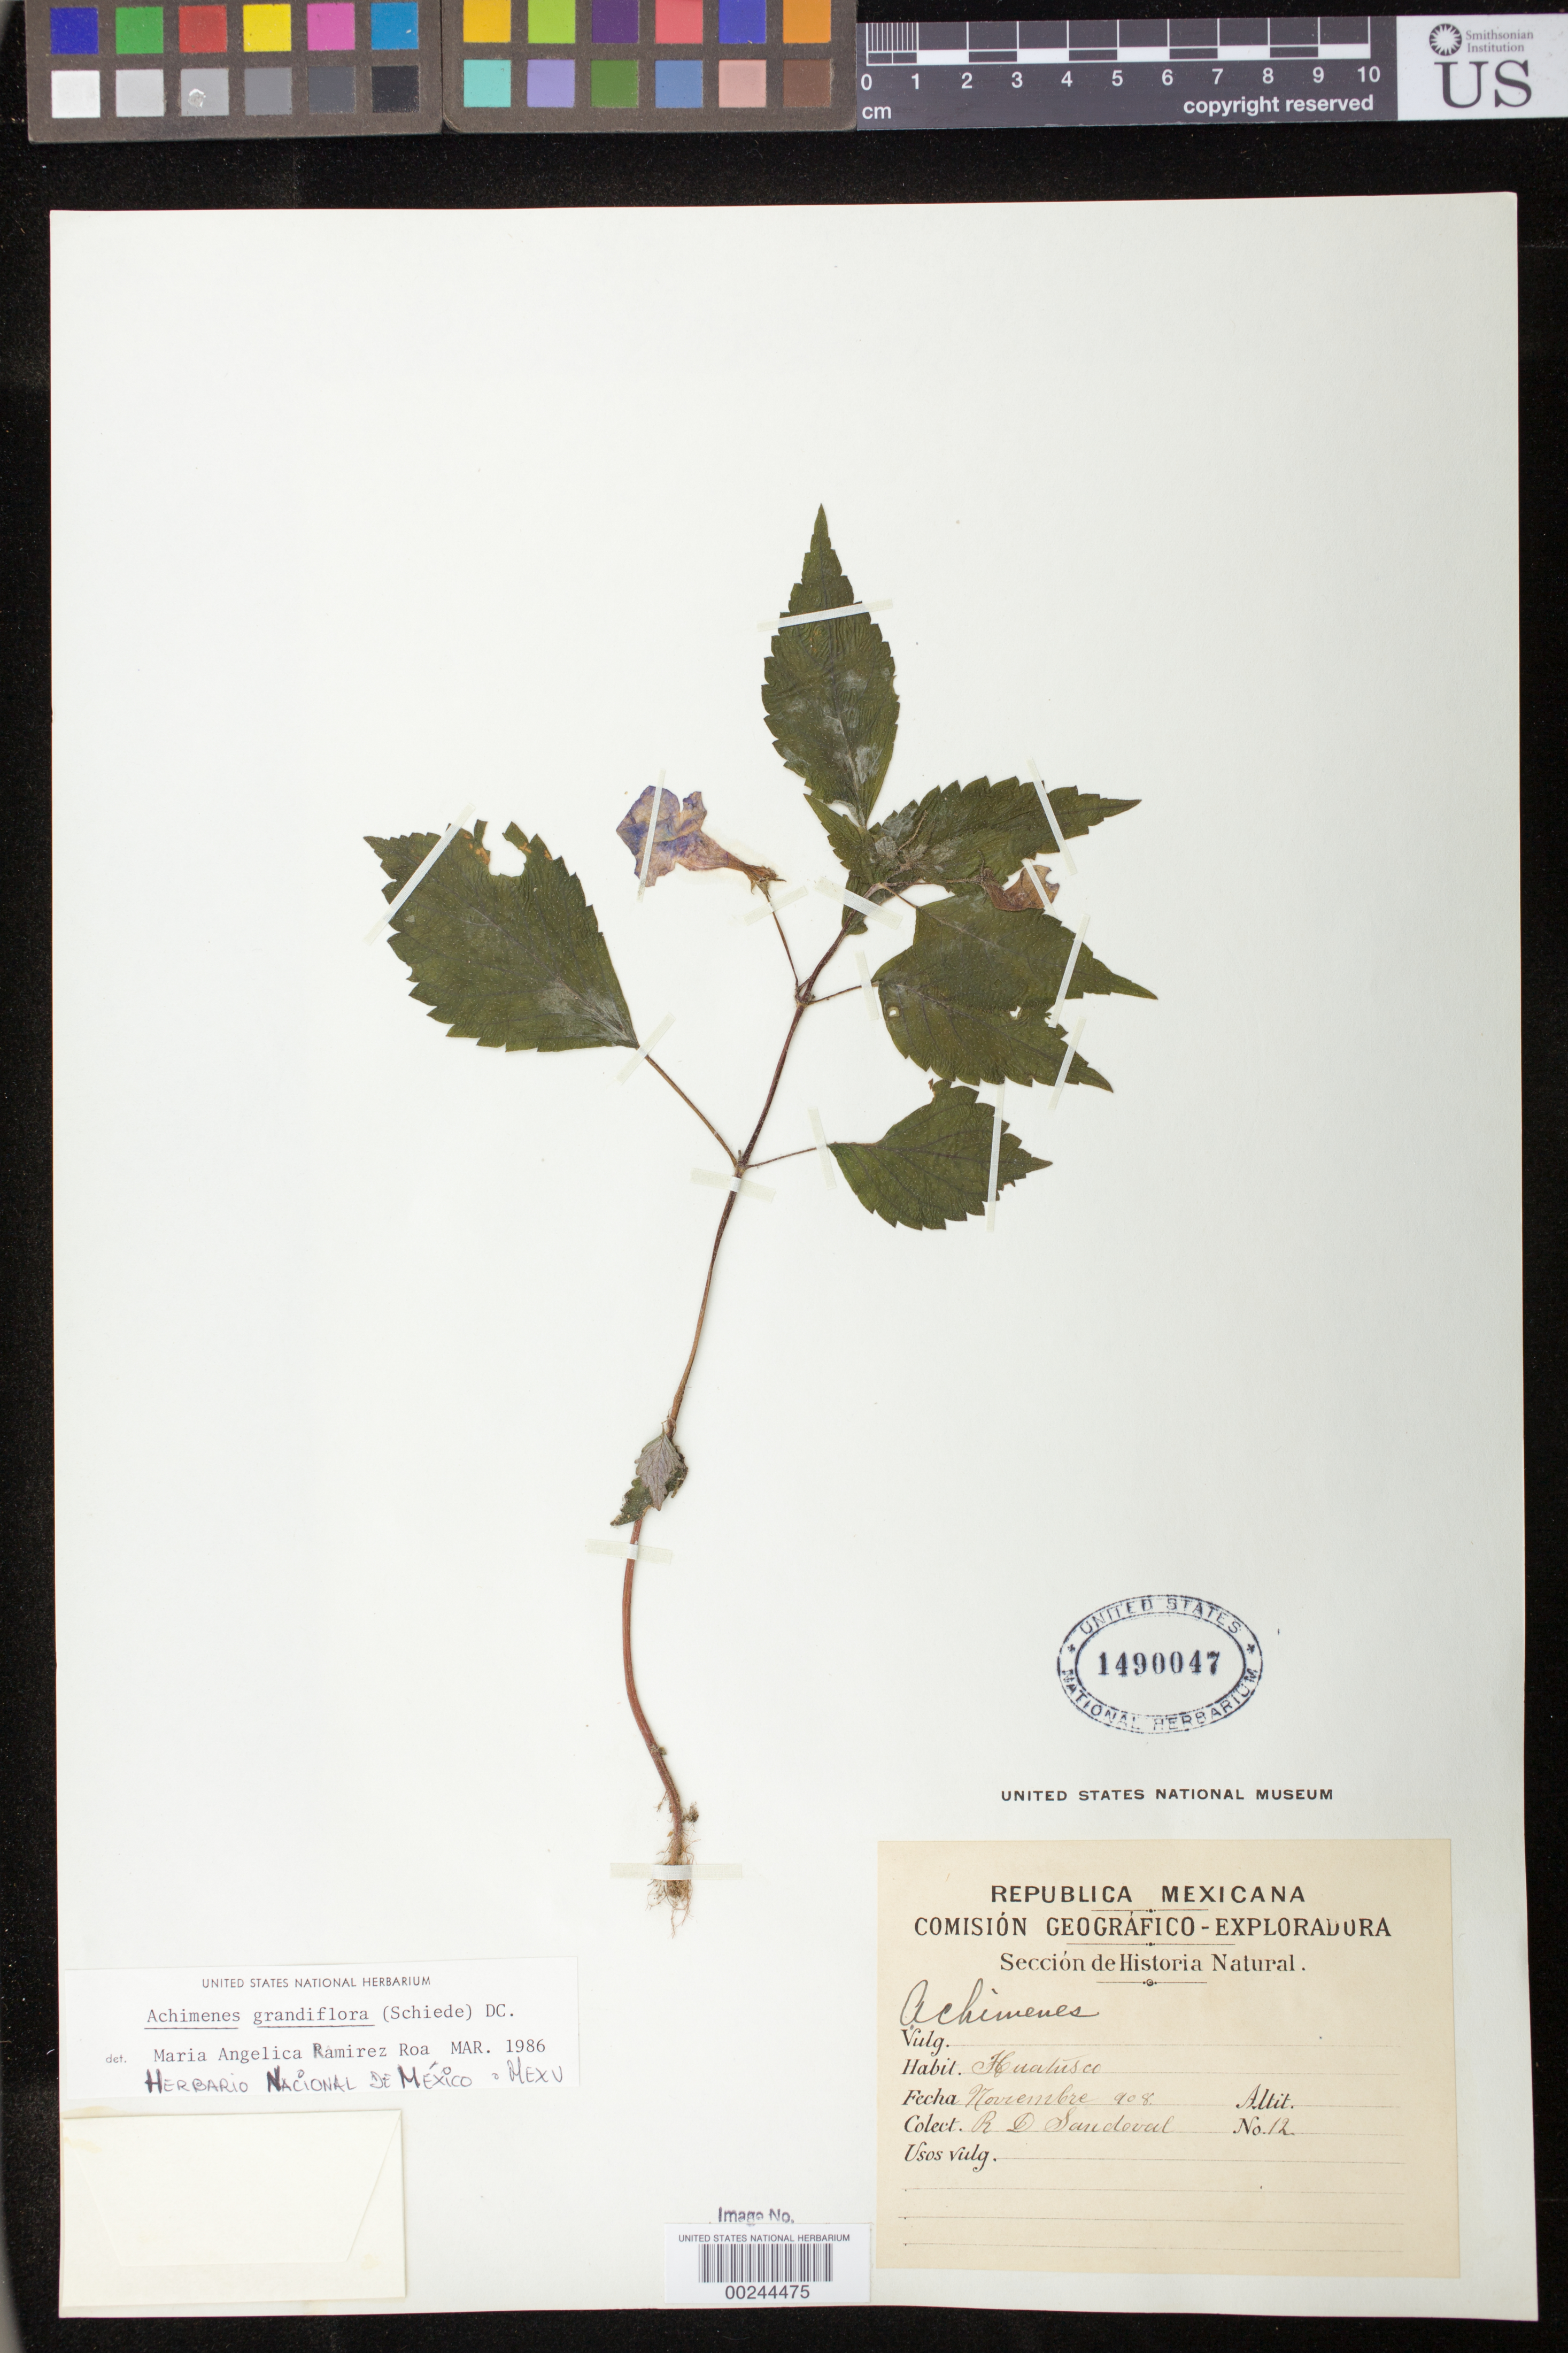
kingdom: Plantae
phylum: Tracheophyta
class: Magnoliopsida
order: Lamiales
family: Gesneriaceae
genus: Achimenes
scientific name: Achimenes grandiflora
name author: (Schiede) DC.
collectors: R. D. Sandoval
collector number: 12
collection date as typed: Nov 1908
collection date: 1908-11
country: Mexico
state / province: Veracruz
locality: Huatusco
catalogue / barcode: US 1490047